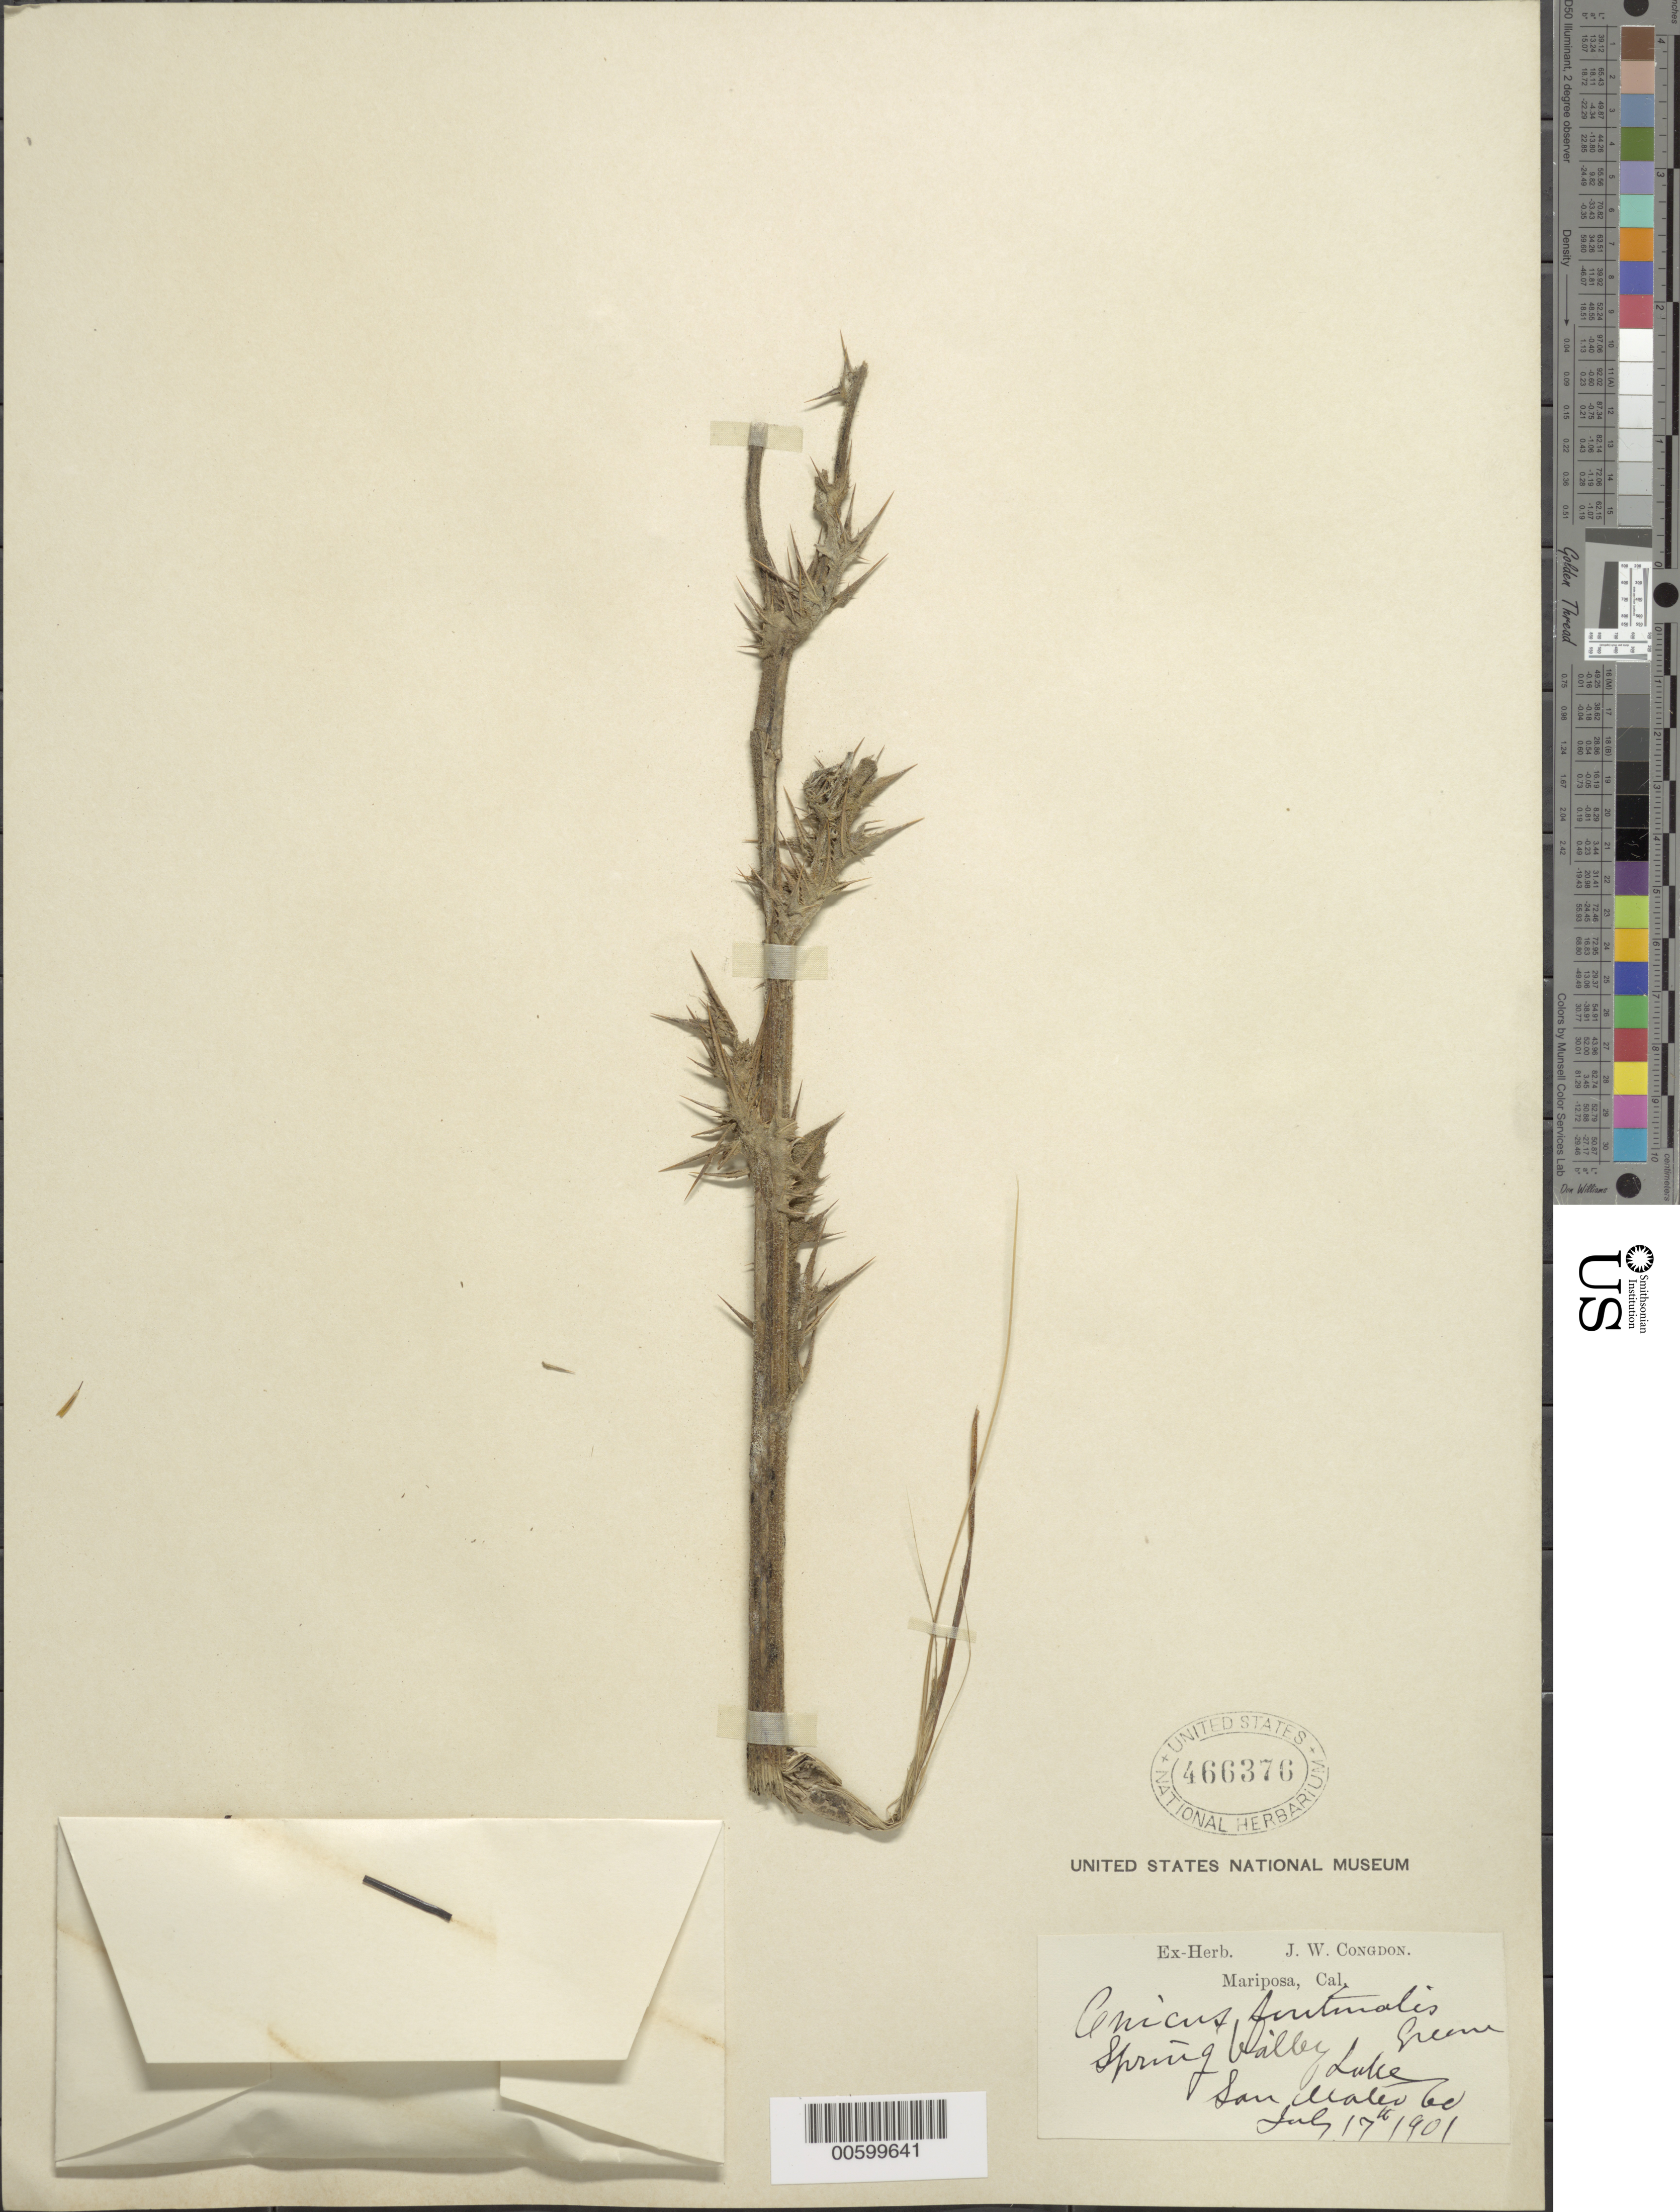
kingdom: Plantae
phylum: Tracheophyta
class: Magnoliopsida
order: Asterales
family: Asteraceae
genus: Cirsium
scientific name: Cirsium fontinale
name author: (Greene) Jeps.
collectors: J. W. Congdon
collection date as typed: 17 Jul 1901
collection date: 1901-07-17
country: United States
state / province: California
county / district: San Mateo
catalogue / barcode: US 466376